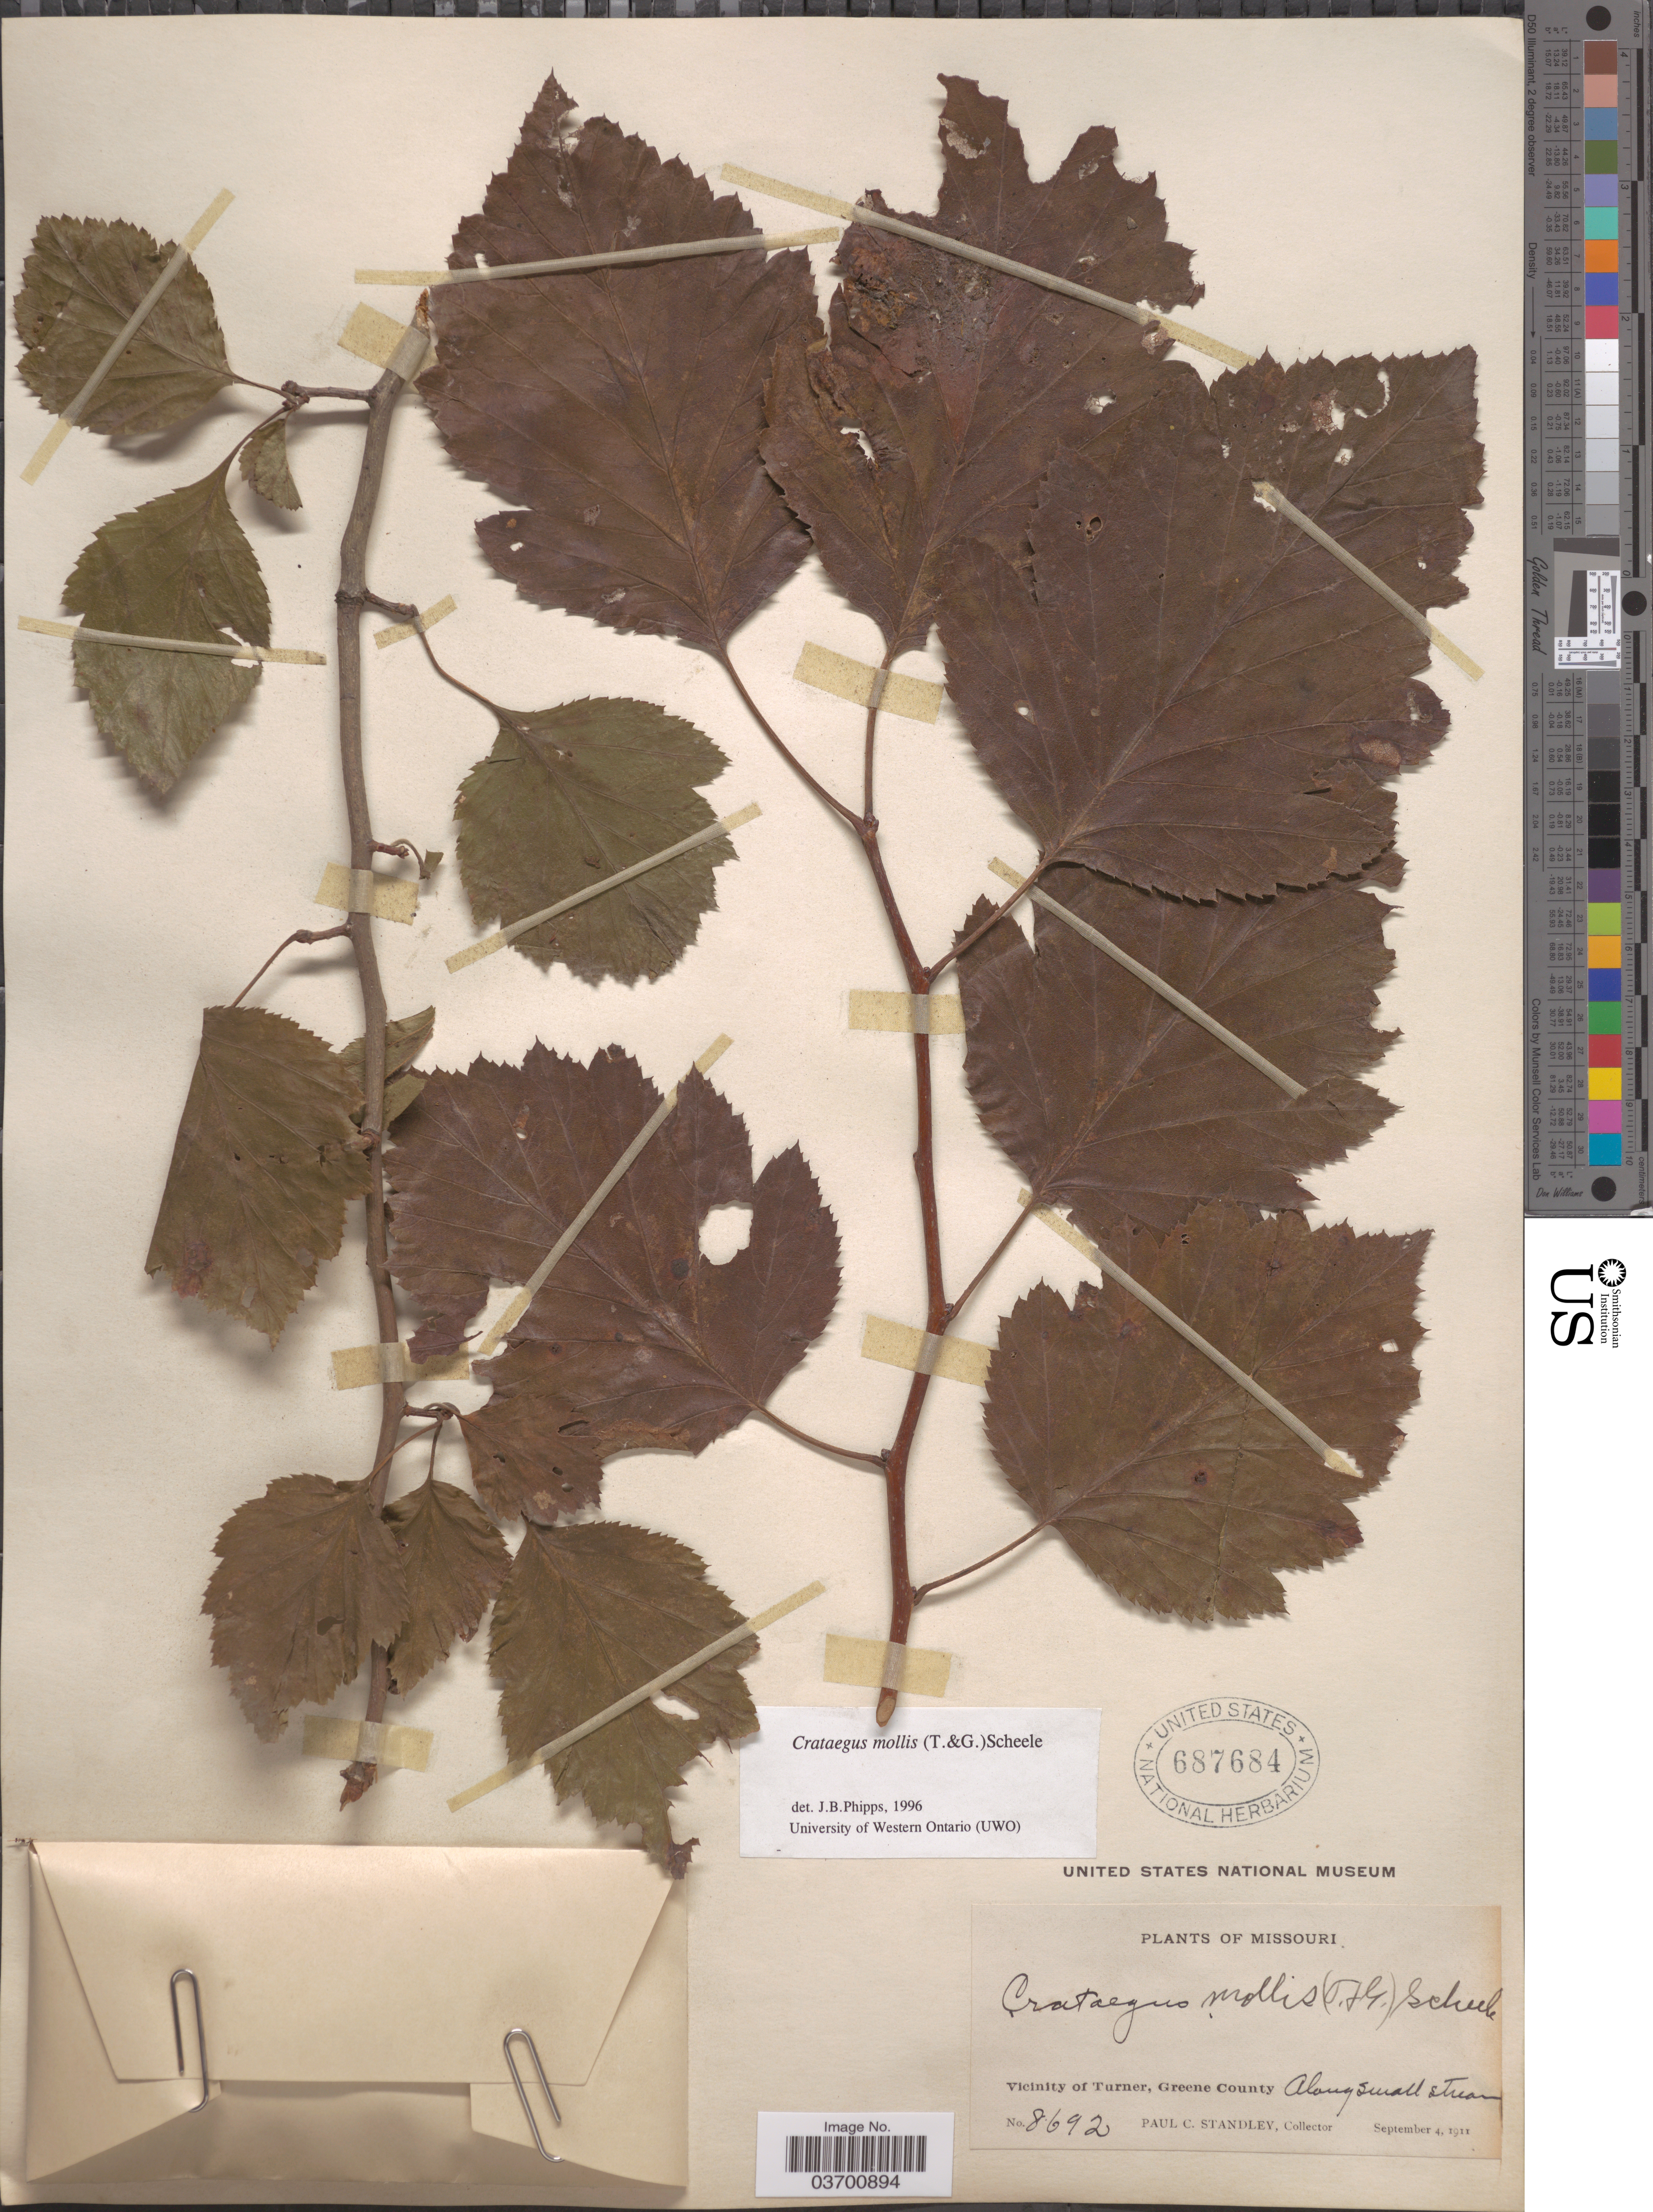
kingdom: Plantae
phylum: Tracheophyta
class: Magnoliopsida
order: Rosales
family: Rosaceae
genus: Crataegus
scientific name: Crataegus mollis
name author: (Torr. & A. Gray) Scheele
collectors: P. C. Standley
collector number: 8692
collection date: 1911-09-04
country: United States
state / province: Missouri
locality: Vicinity of Turner, Greene County. Along small stream.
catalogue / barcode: US 687684